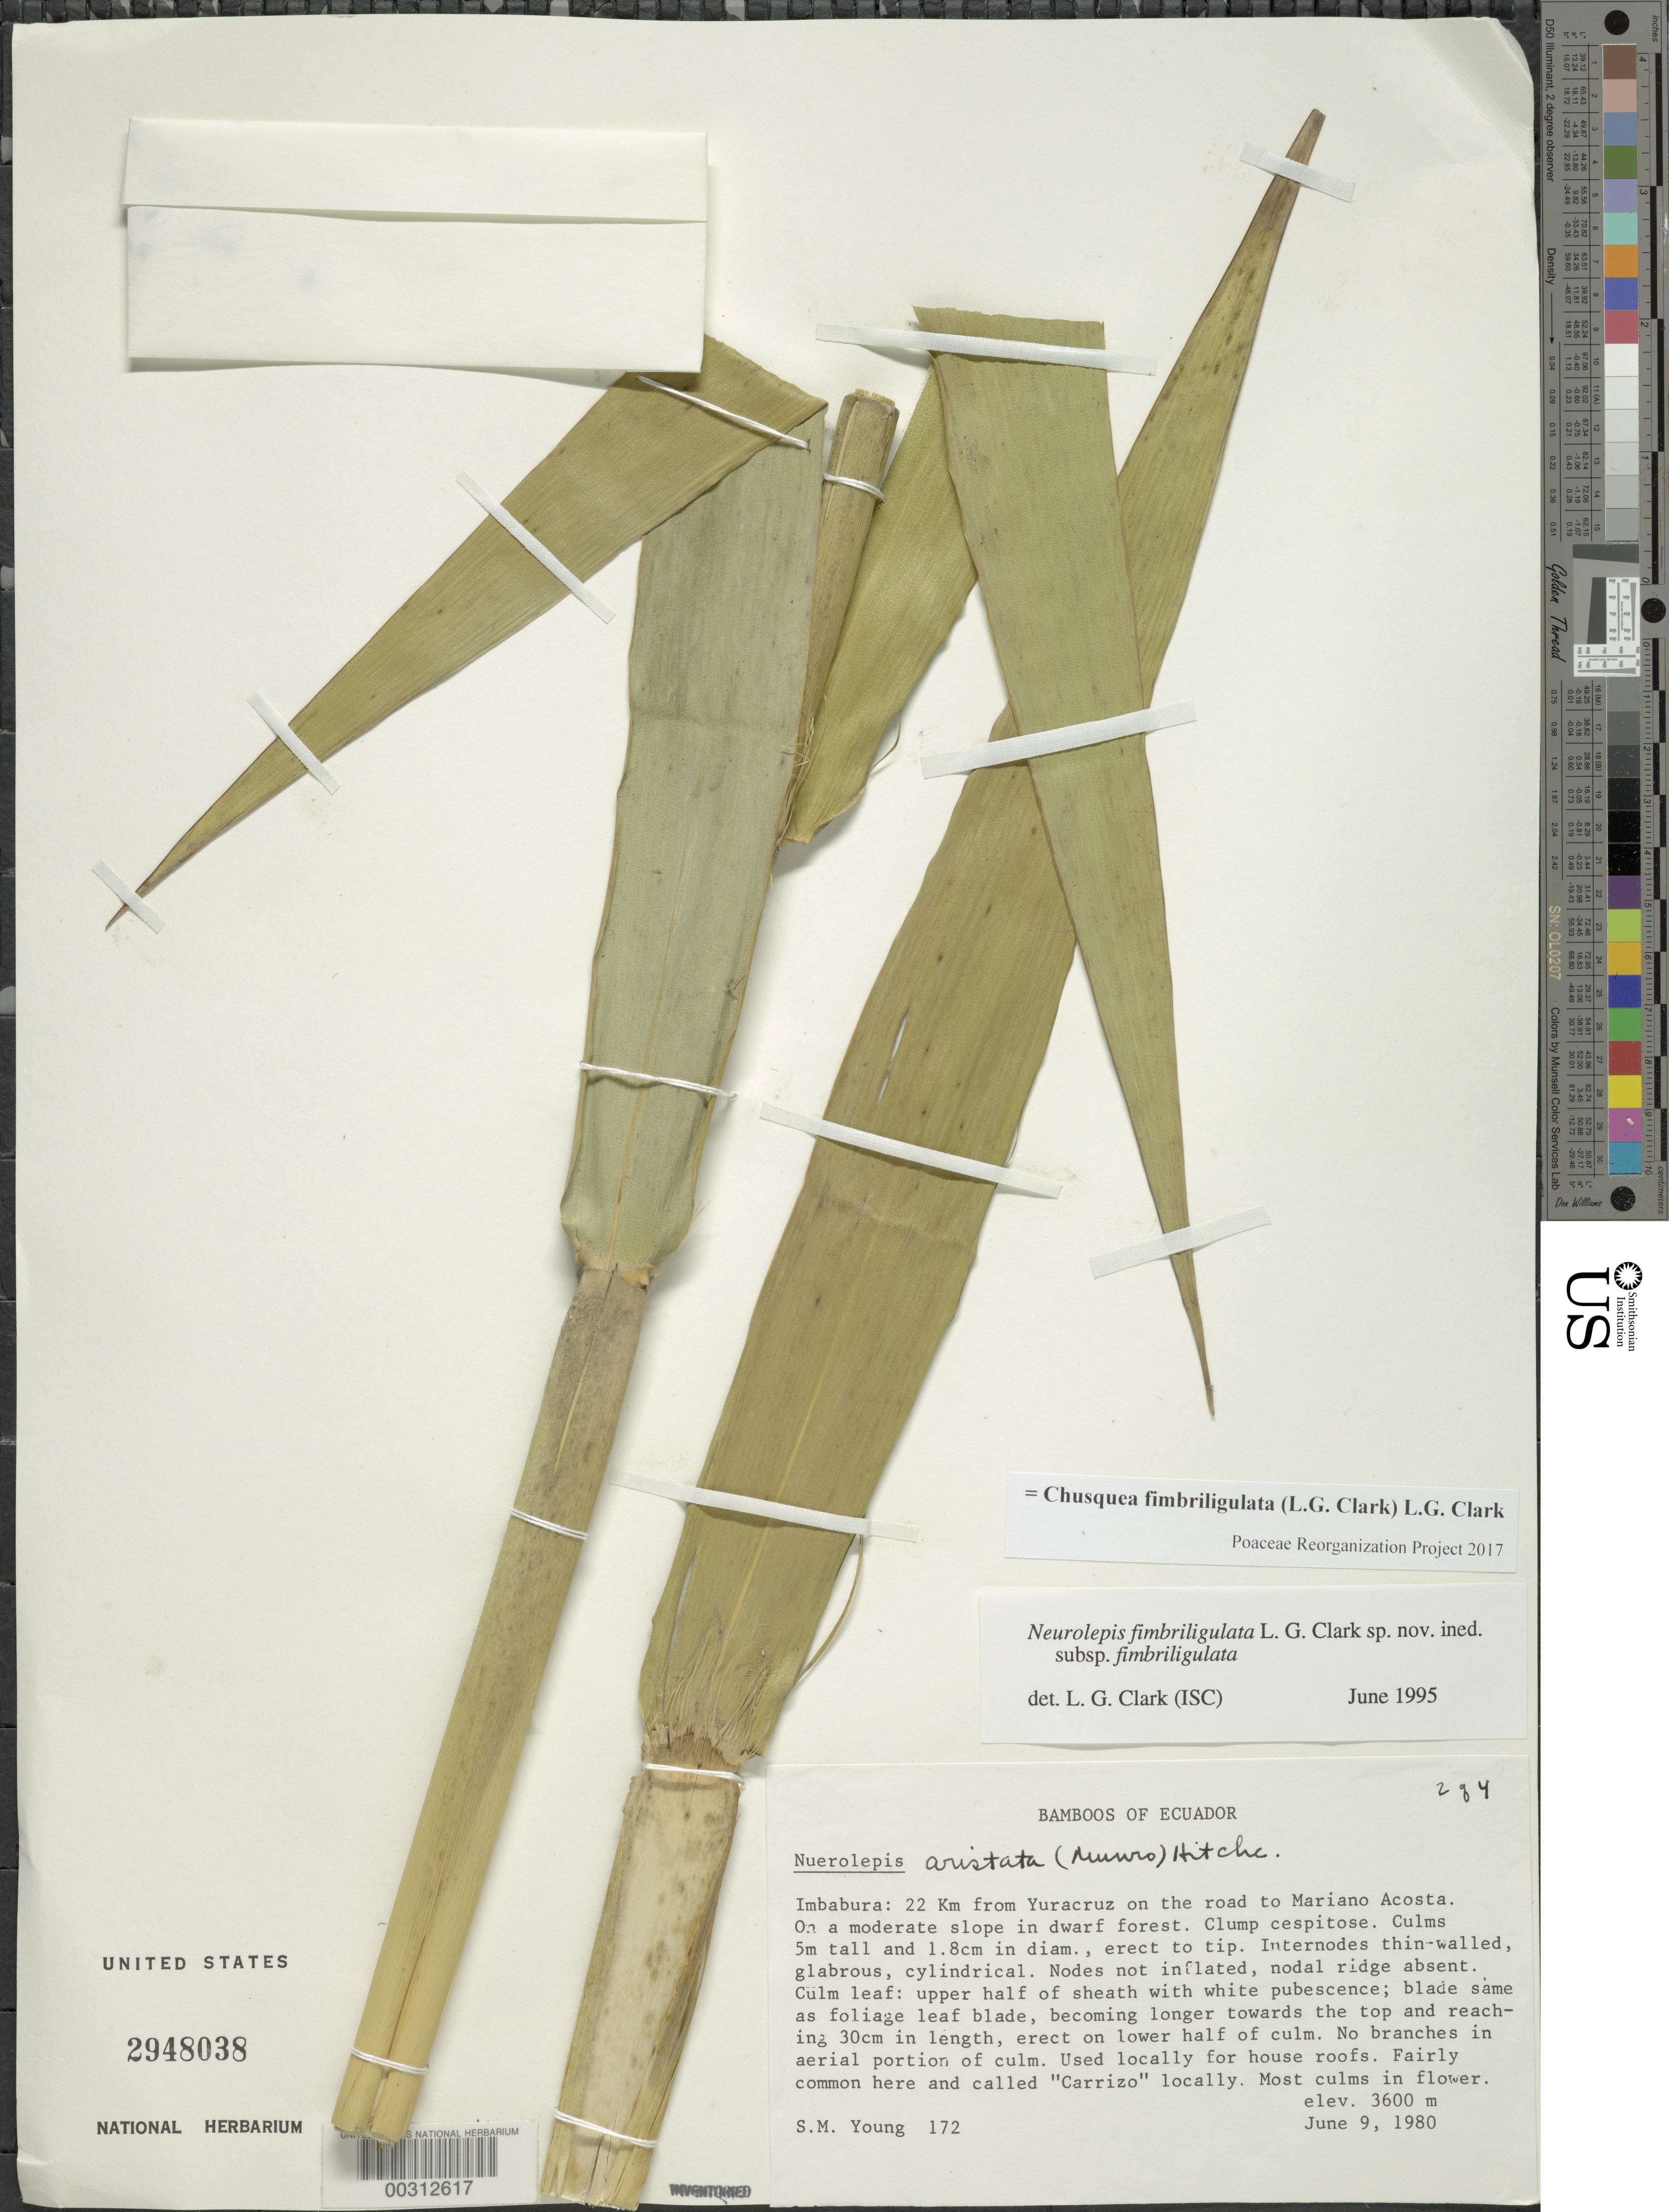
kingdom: Plantae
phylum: Tracheophyta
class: Liliopsida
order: Poales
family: Poaceae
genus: Chusquea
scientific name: Chusquea fimbriligulata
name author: (L.G. Clark) L.G. Clark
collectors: S. Young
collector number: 172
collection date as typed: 09 Jun 1980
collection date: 1980-06-09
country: Ecuador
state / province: Imbabura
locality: Yuracruz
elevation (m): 3600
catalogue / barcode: US 2948038